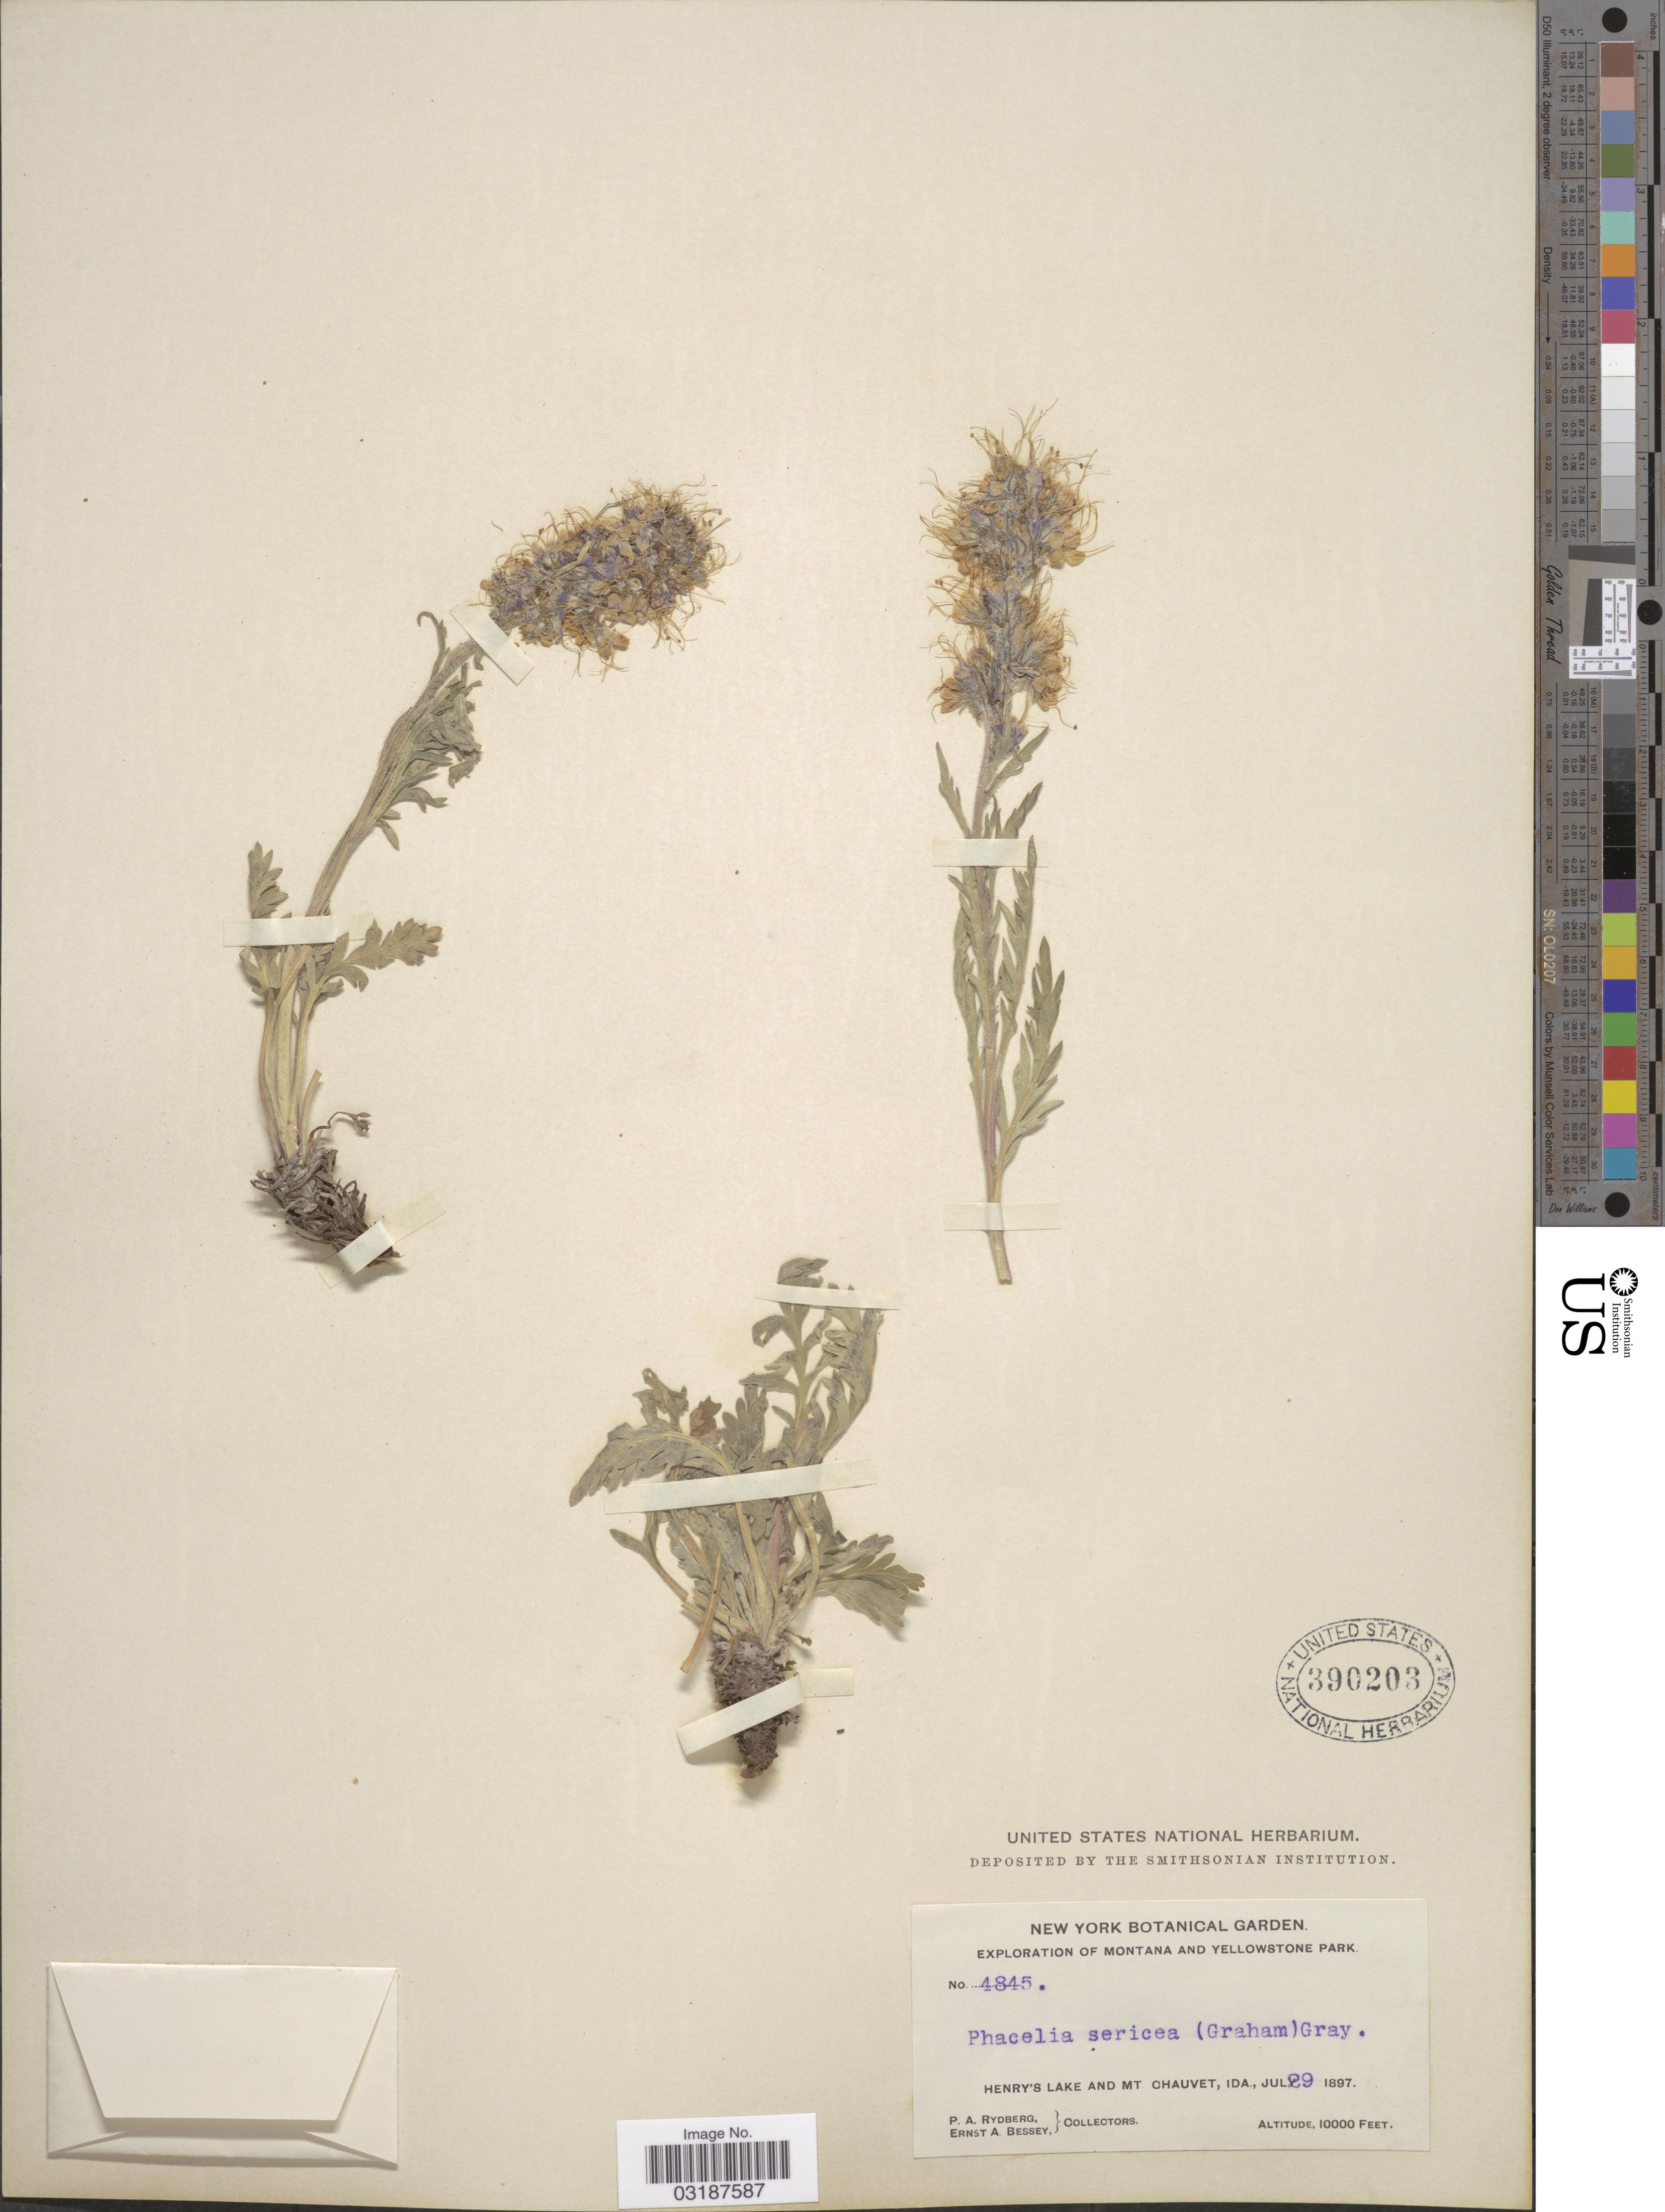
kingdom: Plantae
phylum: Tracheophyta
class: Magnoliopsida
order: Boraginales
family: Hydrophyllaceae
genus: Phacelia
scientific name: Phacelia sericea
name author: (Graham) A. Gray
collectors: P. A. Rydberg & E. A. Bessey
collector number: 4845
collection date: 1897-07-29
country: United States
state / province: Idaho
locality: Henry's Lake and Mt. Chauvet.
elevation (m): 3048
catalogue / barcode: US 390203